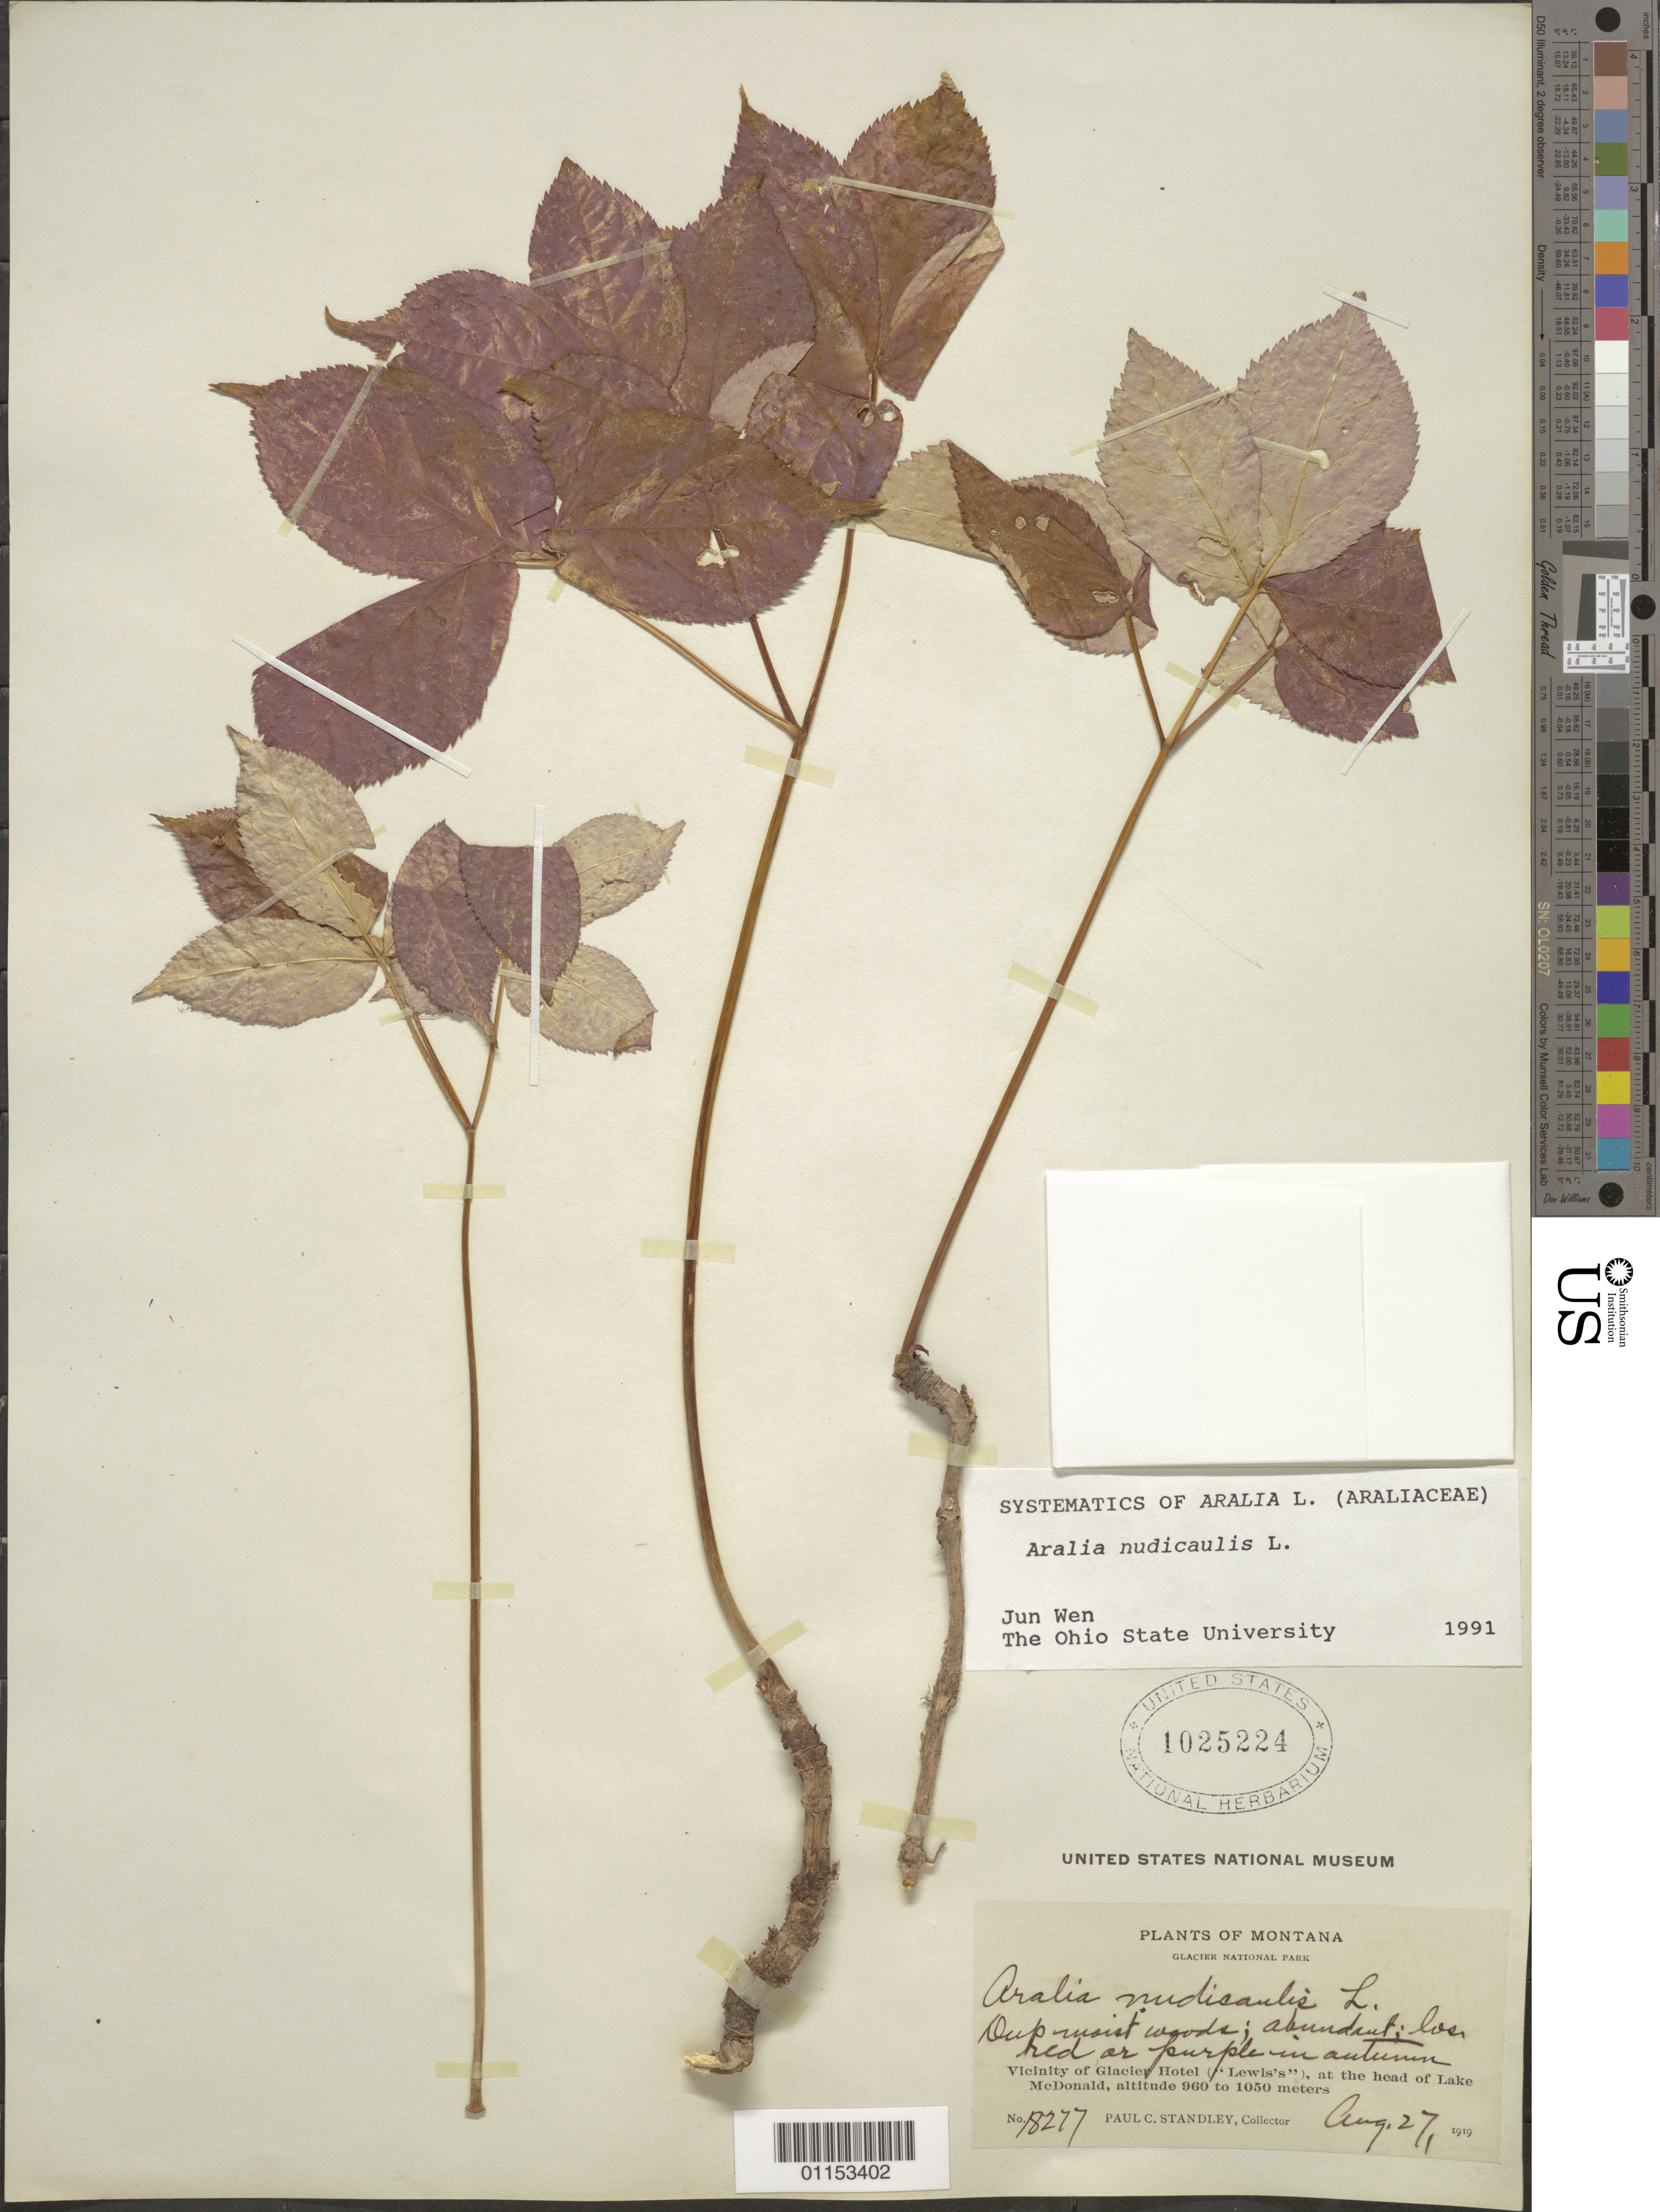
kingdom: Plantae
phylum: Tracheophyta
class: Magnoliopsida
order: Apiales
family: Araliaceae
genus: Aralia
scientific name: Aralia nudicaulis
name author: L.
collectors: P. C. Standley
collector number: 18277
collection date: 1919-08-27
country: United States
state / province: Montana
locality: Glacier National Park. Vicinity of Glacier Hotel, at the head of Lake McDonald.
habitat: Woods.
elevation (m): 960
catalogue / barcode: US 1025224